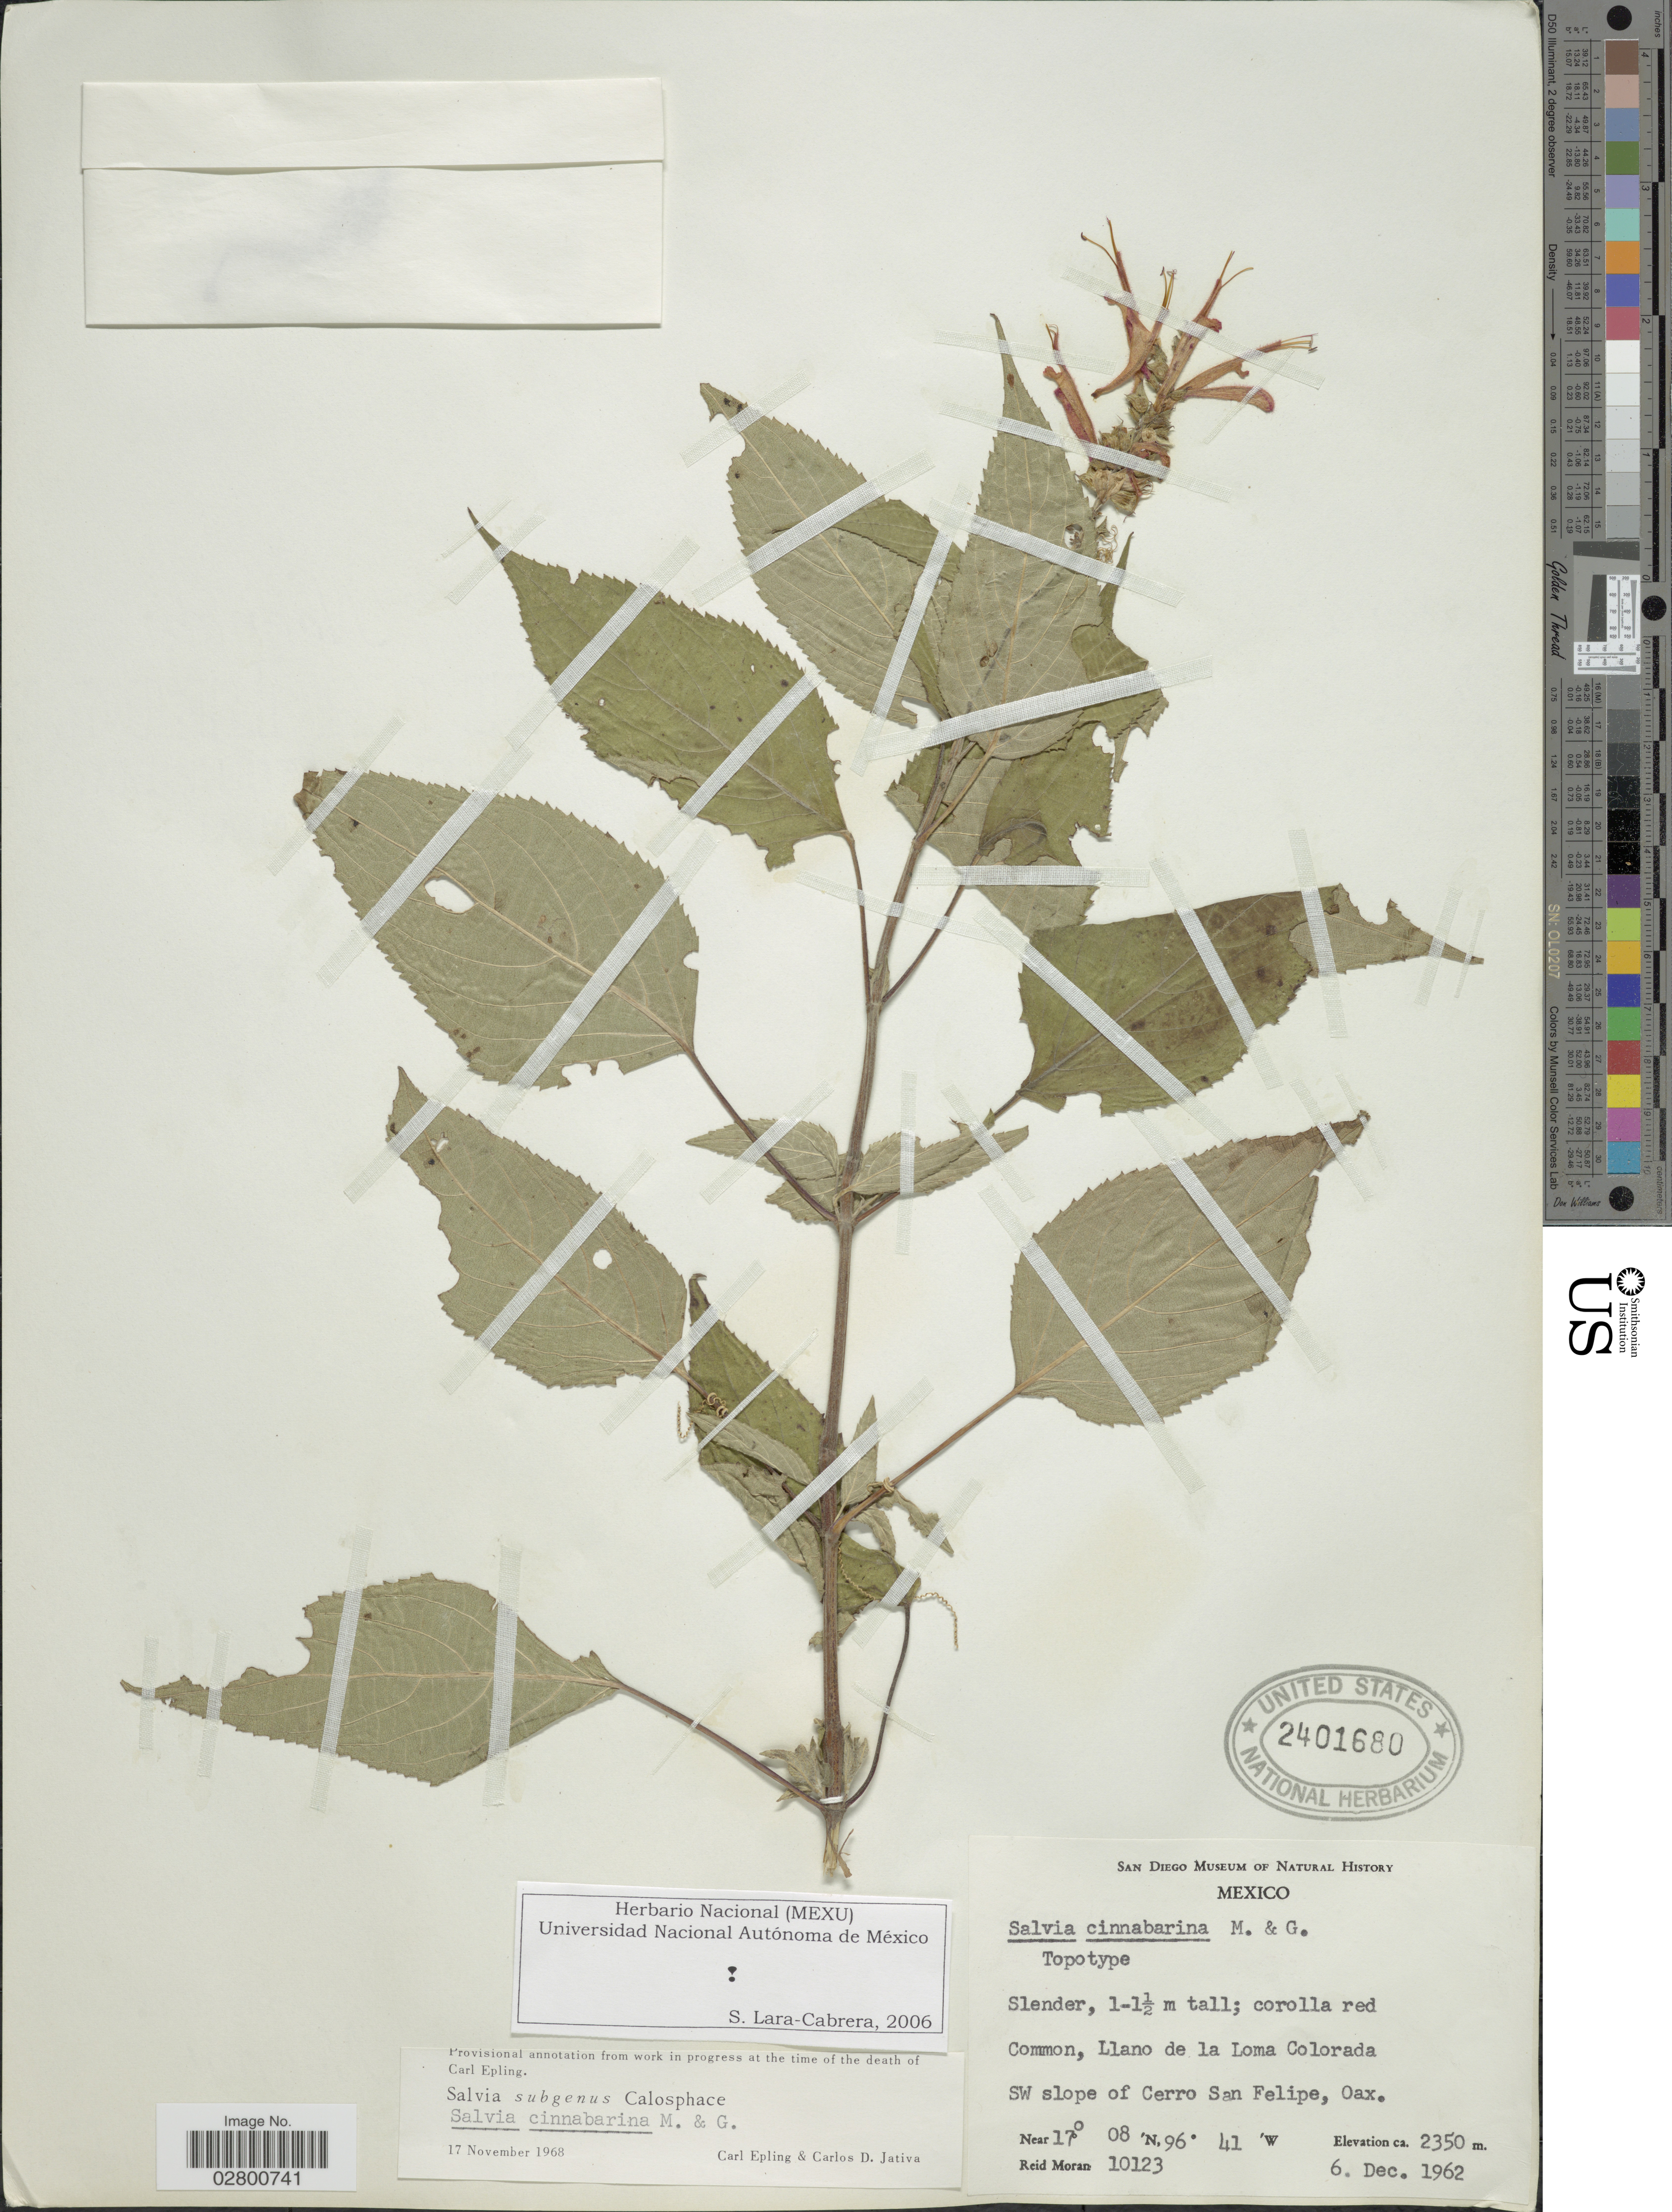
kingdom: Plantae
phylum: Tracheophyta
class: Magnoliopsida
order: Lamiales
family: Lamiaceae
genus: Salvia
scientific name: Salvia cinnabarina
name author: M. Martens & Galeotti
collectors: R. V. Moran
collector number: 10123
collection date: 1962-12-06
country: Mexico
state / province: Oaxaca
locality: Llano de la Loma Colorada, SW slope of Cerro San Felipe, Oax.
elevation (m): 2350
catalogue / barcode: US 2401680